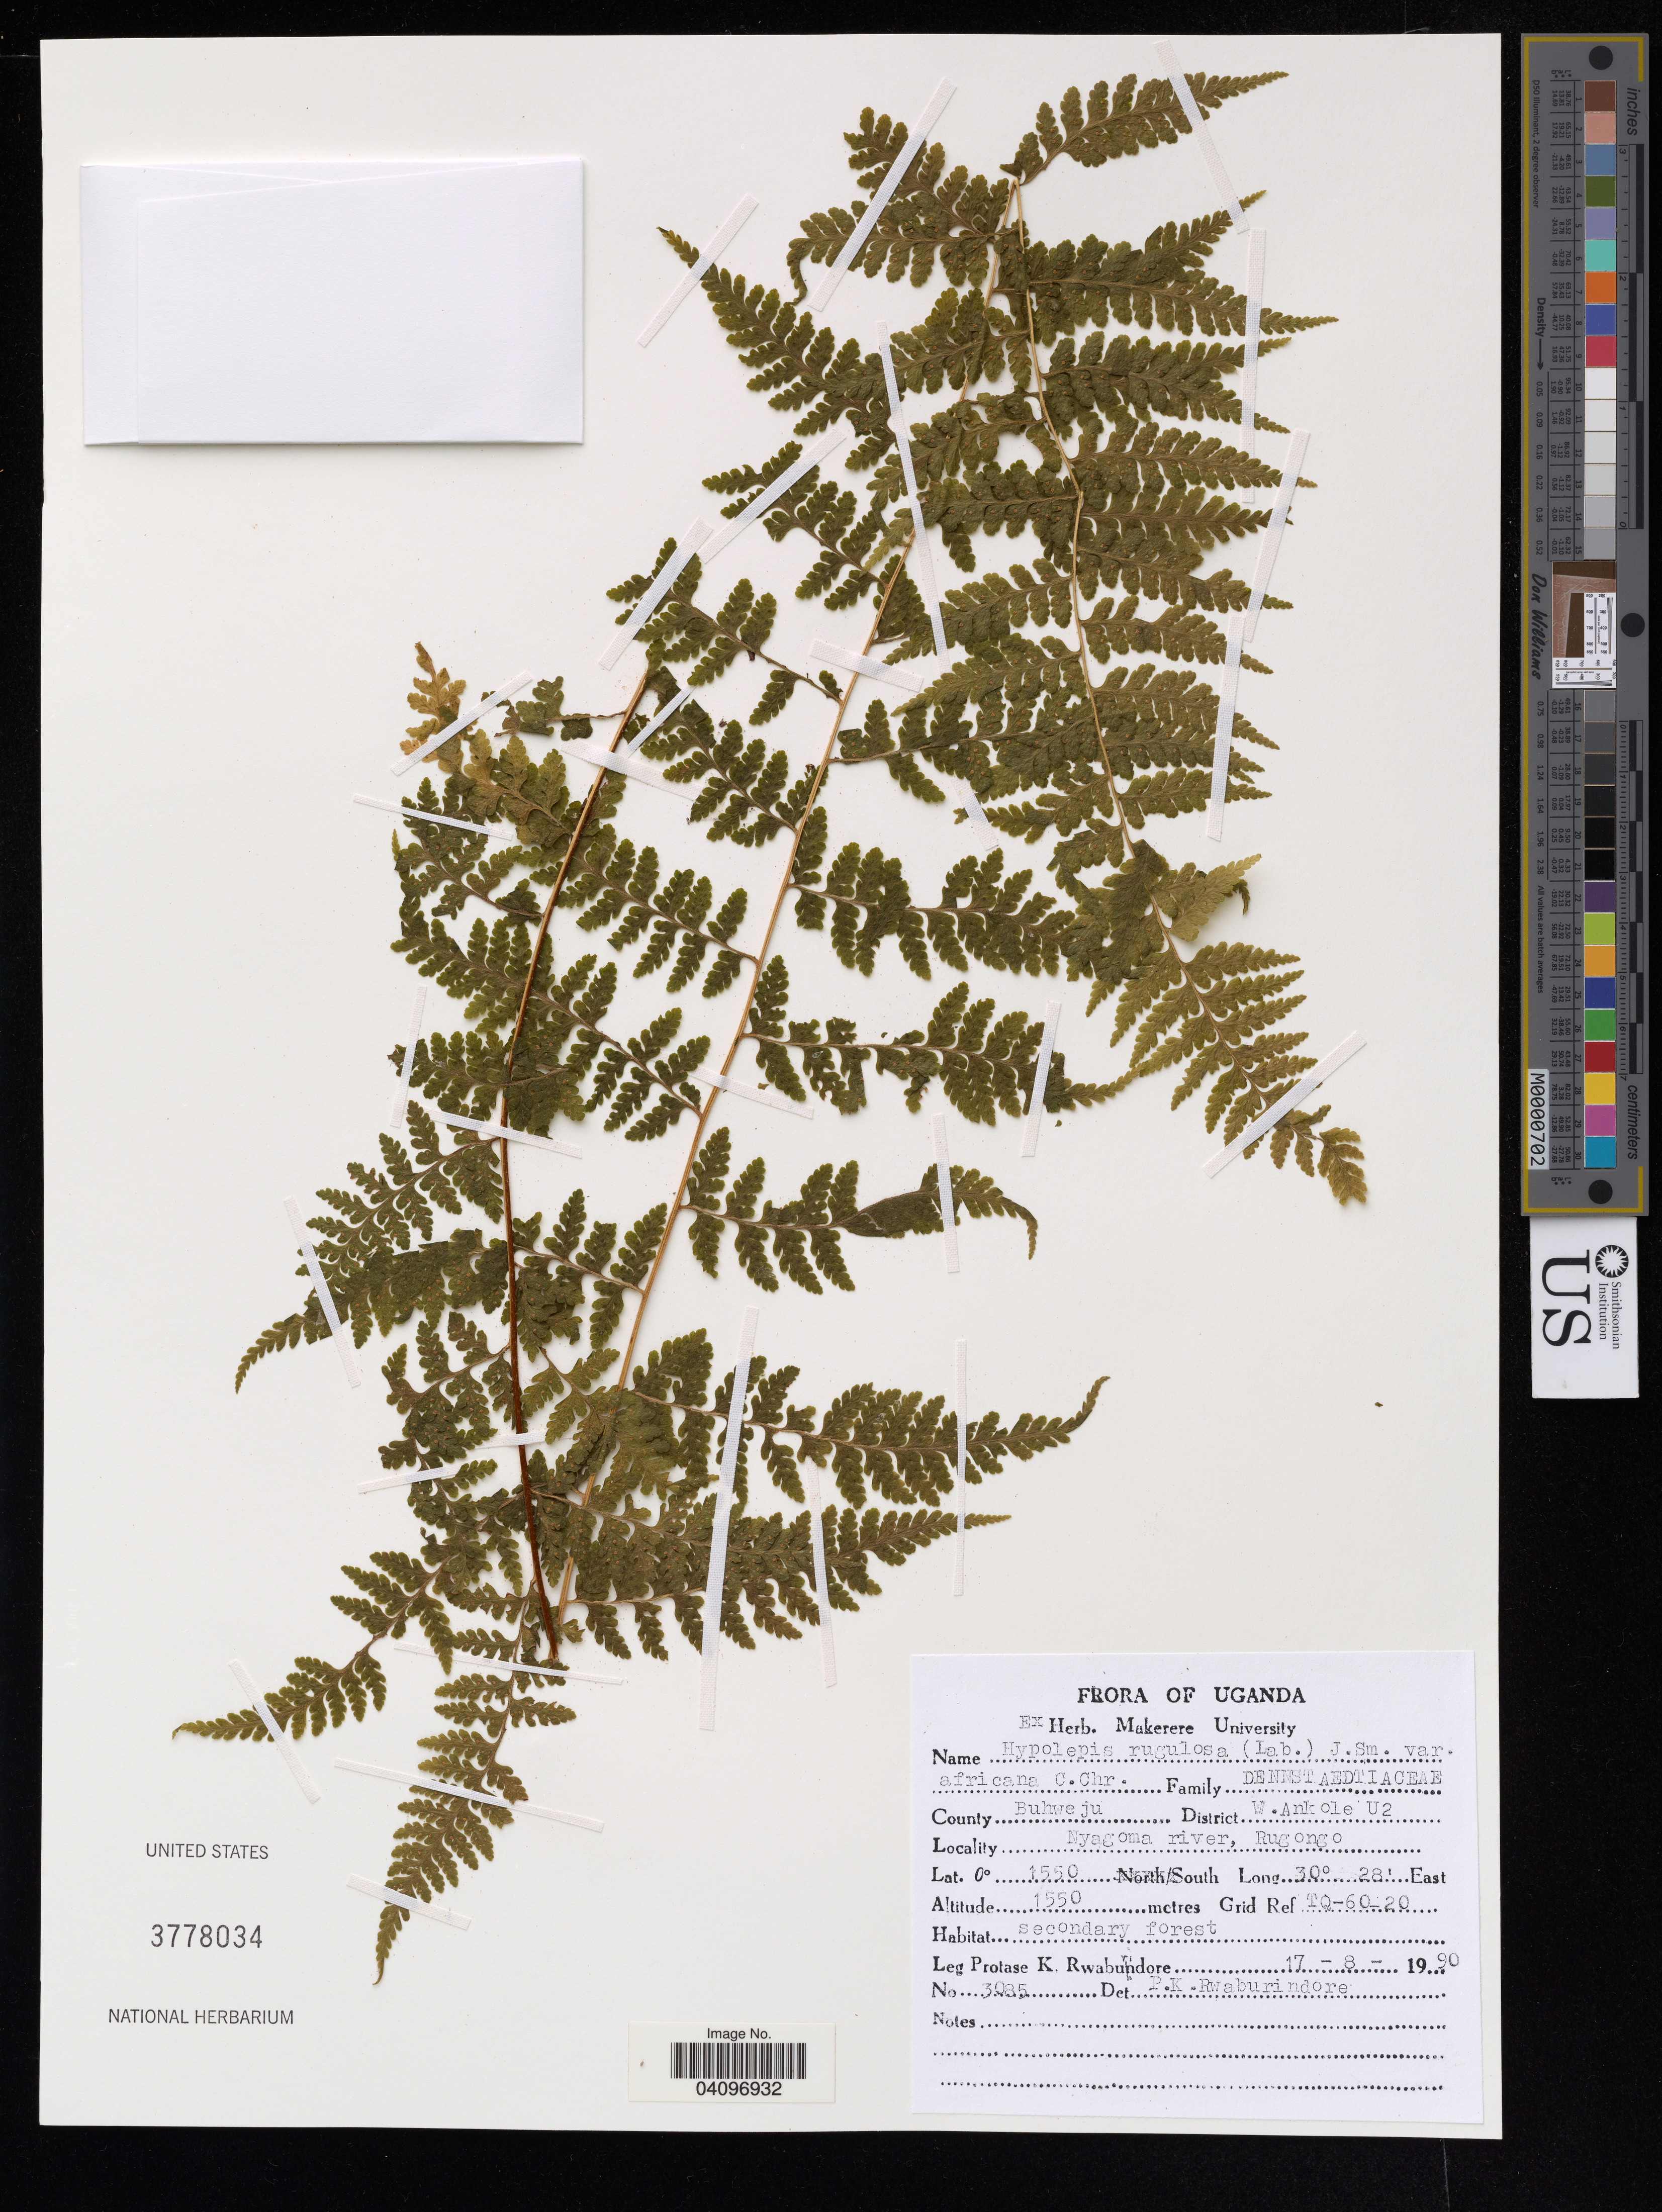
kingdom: Plantae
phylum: Tracheophyta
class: Polypodiopsida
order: Polypodiales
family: Dennstaedtiaceae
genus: Hypolepis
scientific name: Hypolepis rugulosa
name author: (Labill.) J. Sm.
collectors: P. Rwaburindore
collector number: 3085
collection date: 1990-08-17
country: Uganda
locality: Buhweju. W. Ankole U2. Nyagoma river, Rugongo.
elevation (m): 1550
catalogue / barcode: US 3778034